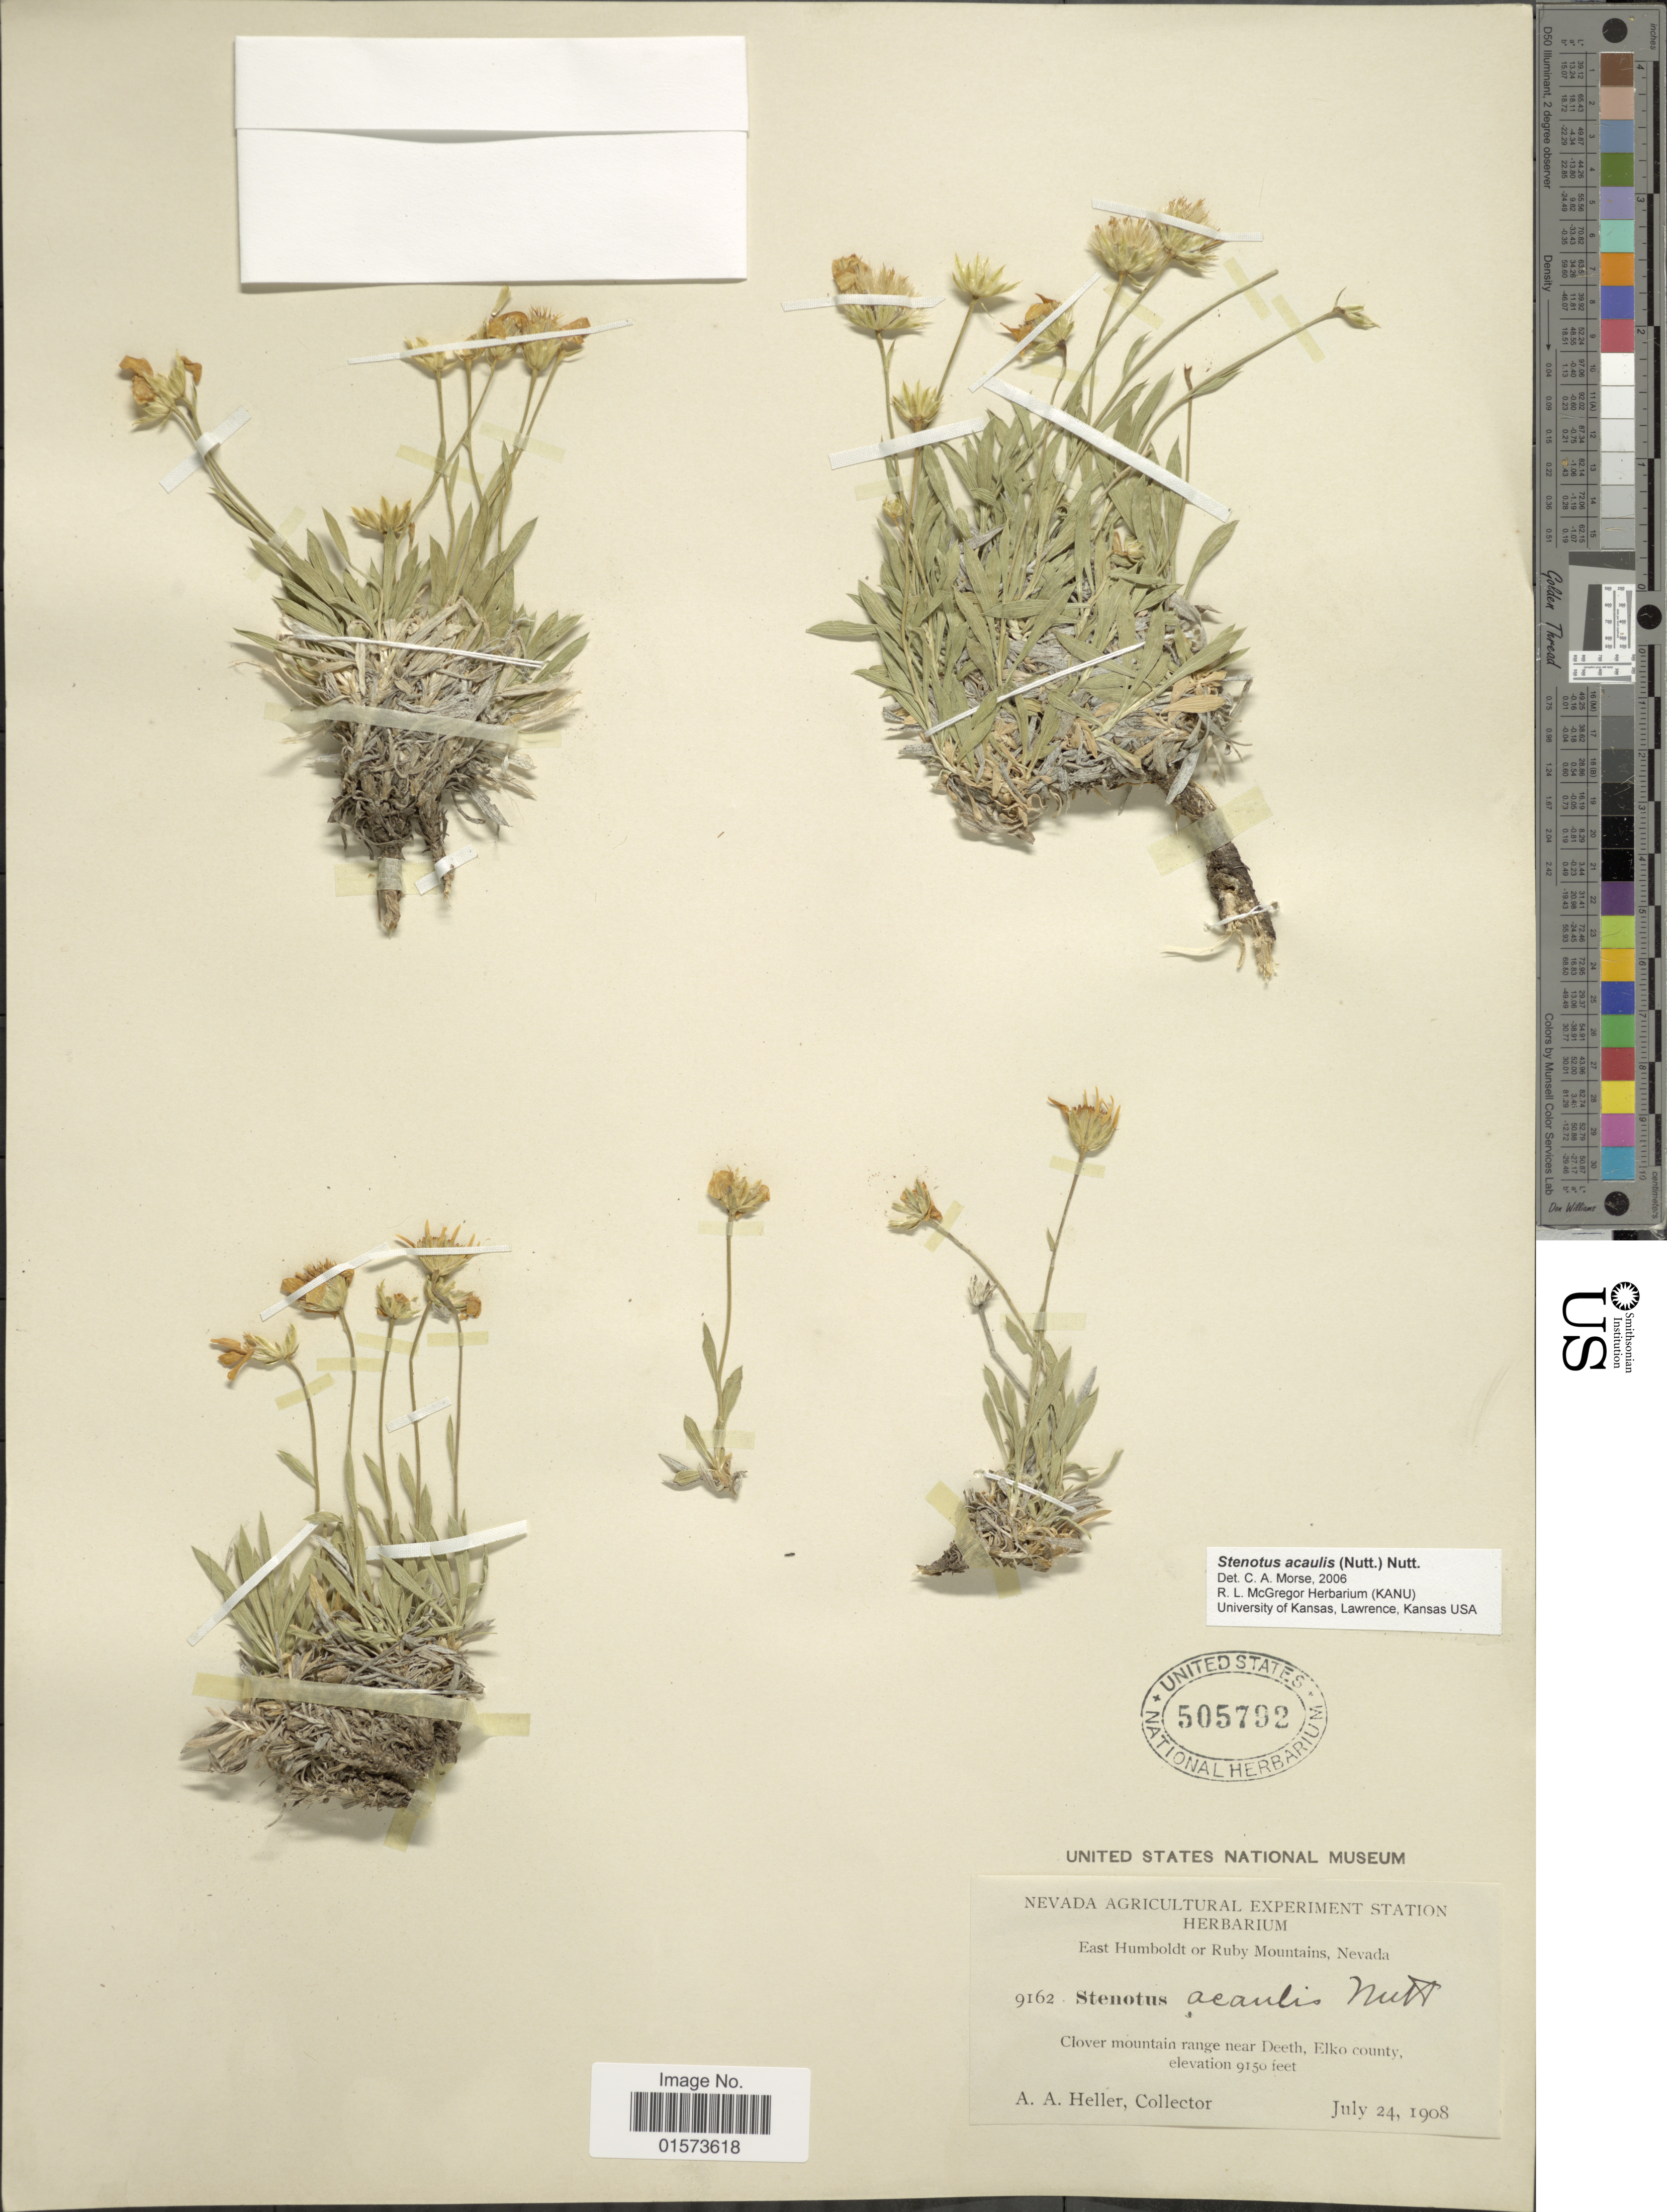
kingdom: Plantae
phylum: Tracheophyta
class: Magnoliopsida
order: Asterales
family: Asteraceae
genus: Stenotus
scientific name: Stenotus acaulis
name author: (Nutt.) Nutt.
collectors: A. A. Heller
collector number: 9162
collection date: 1908-07-24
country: United States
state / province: Nevada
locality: East Humboldt or Ruby Mountains, Clover mountain range near Deeth, Elko county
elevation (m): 2789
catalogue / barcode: US 505792